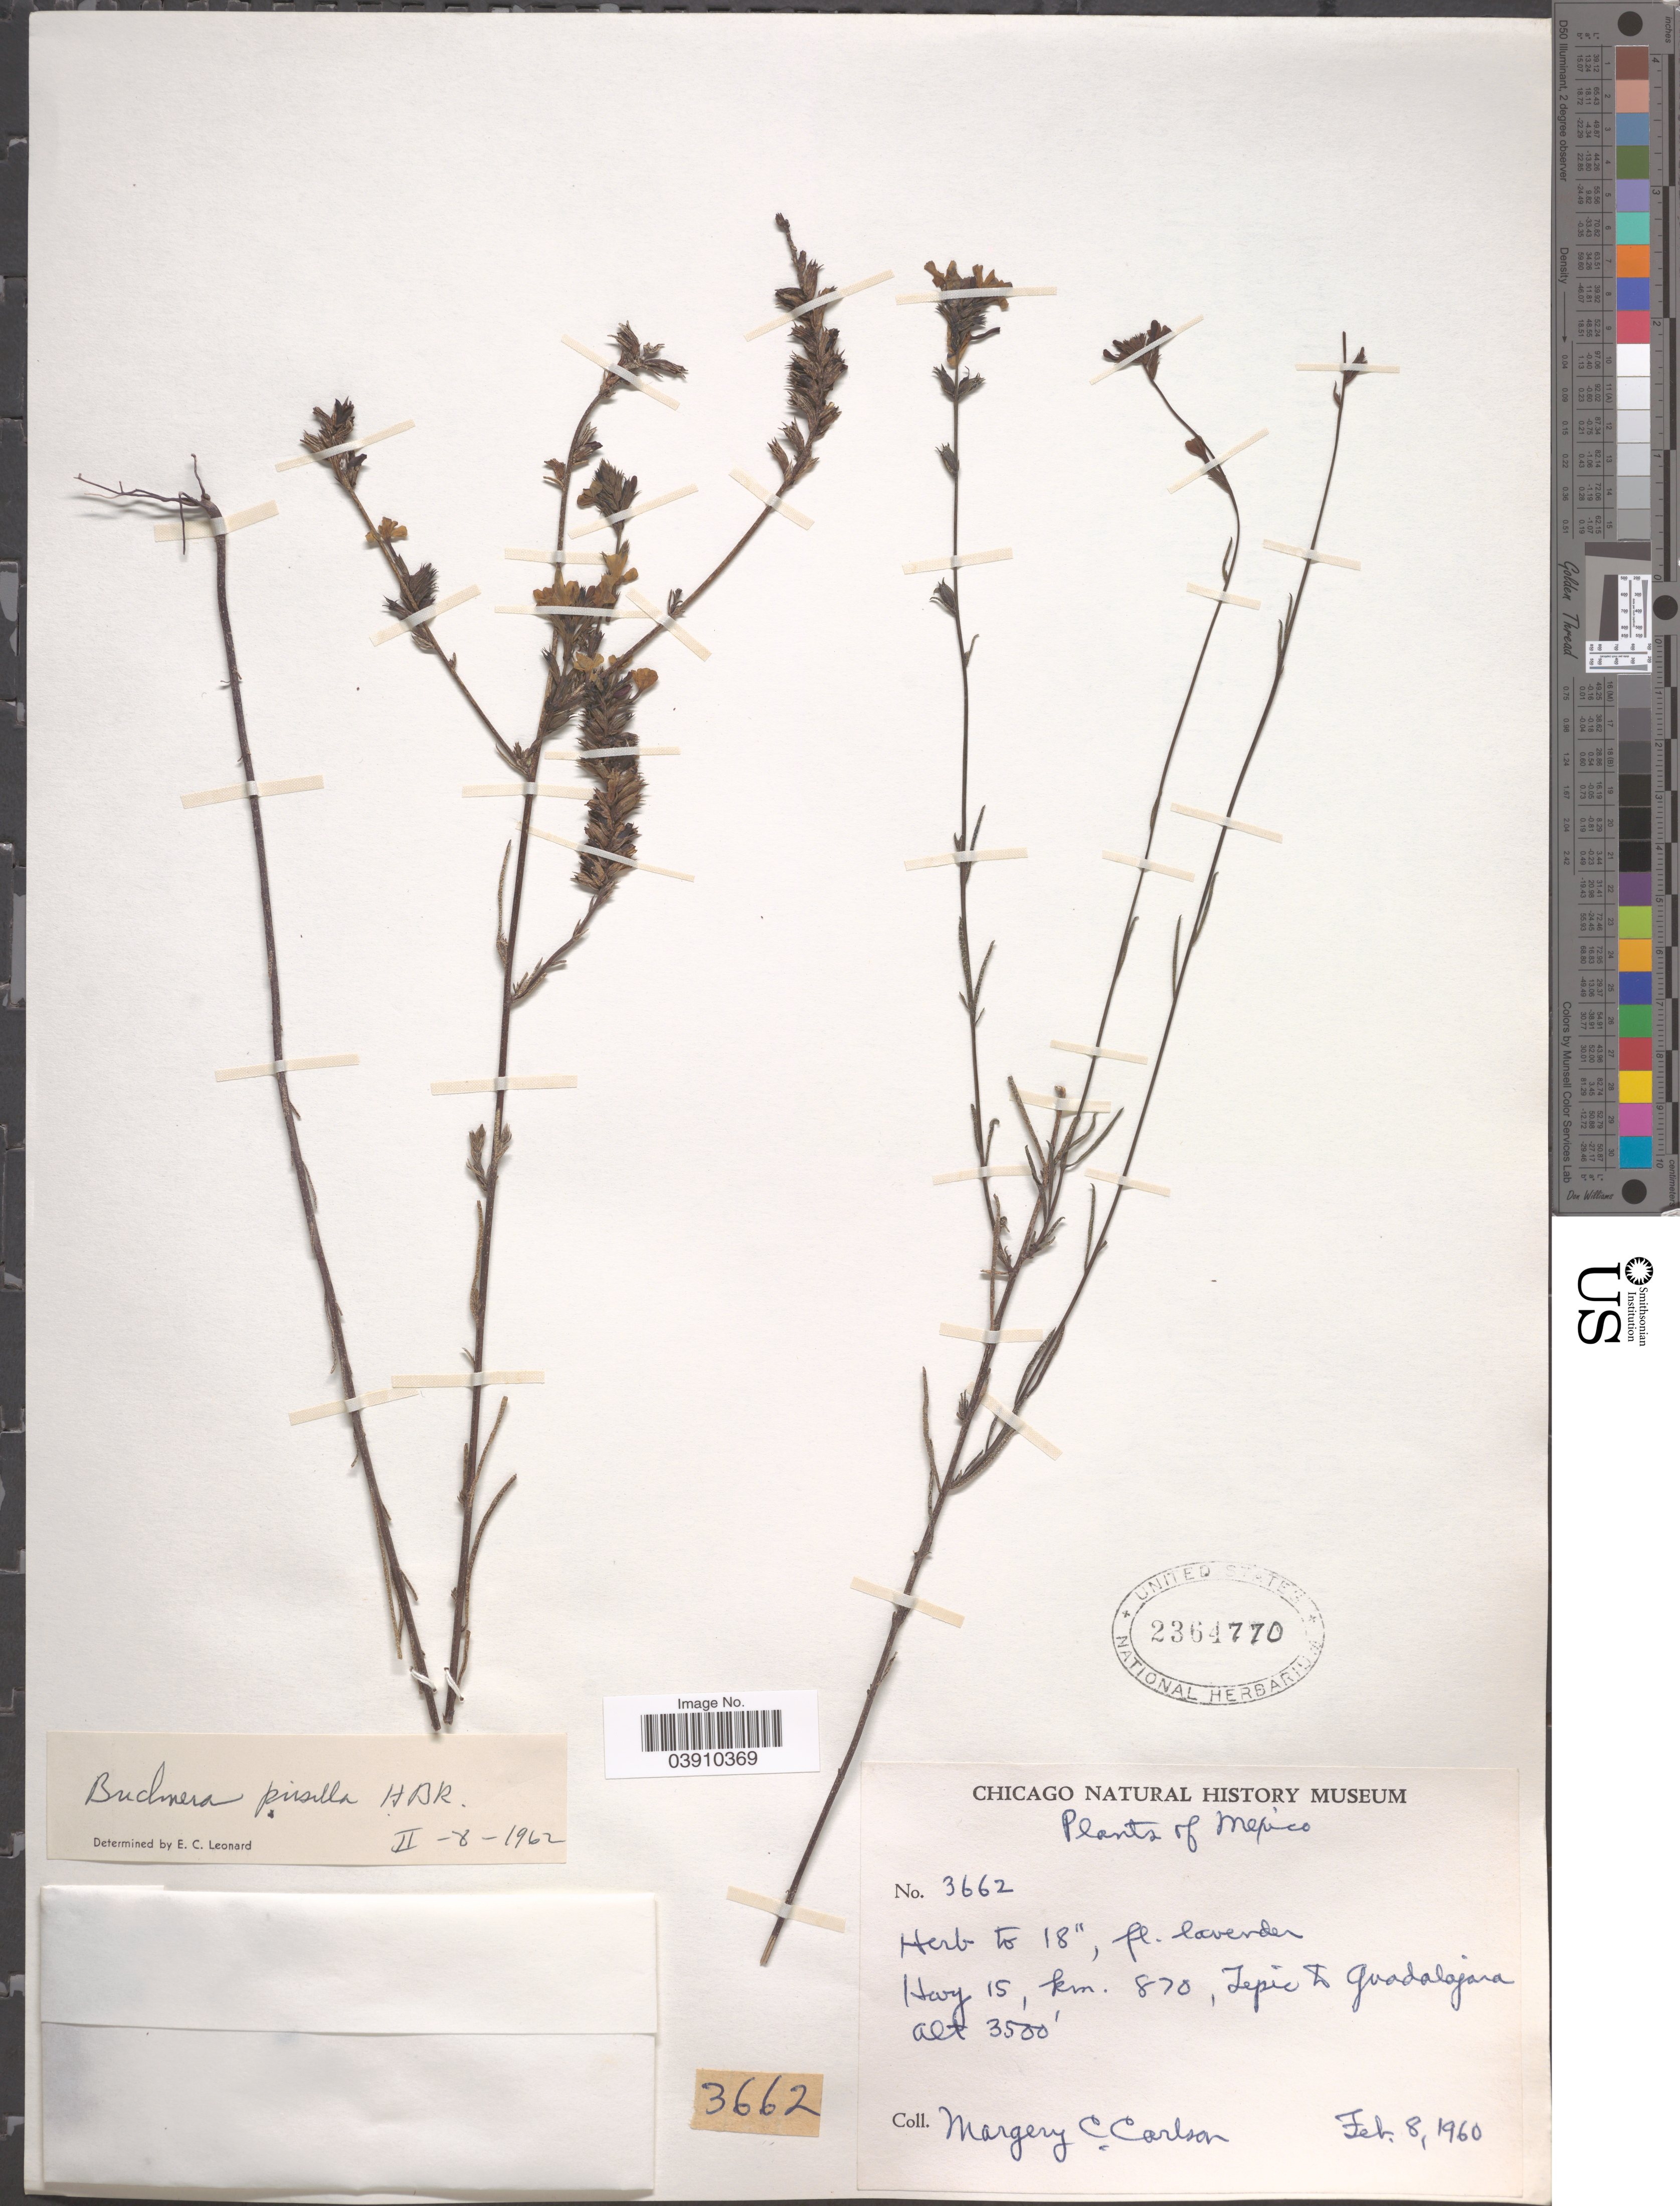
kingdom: Plantae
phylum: Tracheophyta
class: Magnoliopsida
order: Lamiales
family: Orobanchaceae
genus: Buchnera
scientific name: Buchnera pusilla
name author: Kunth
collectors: M. C. Carlson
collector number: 3662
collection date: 1960-02-08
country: Mexico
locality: Hwy 15, km. 870, Tepic to Guadalajara.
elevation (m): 1067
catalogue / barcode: US 2364770